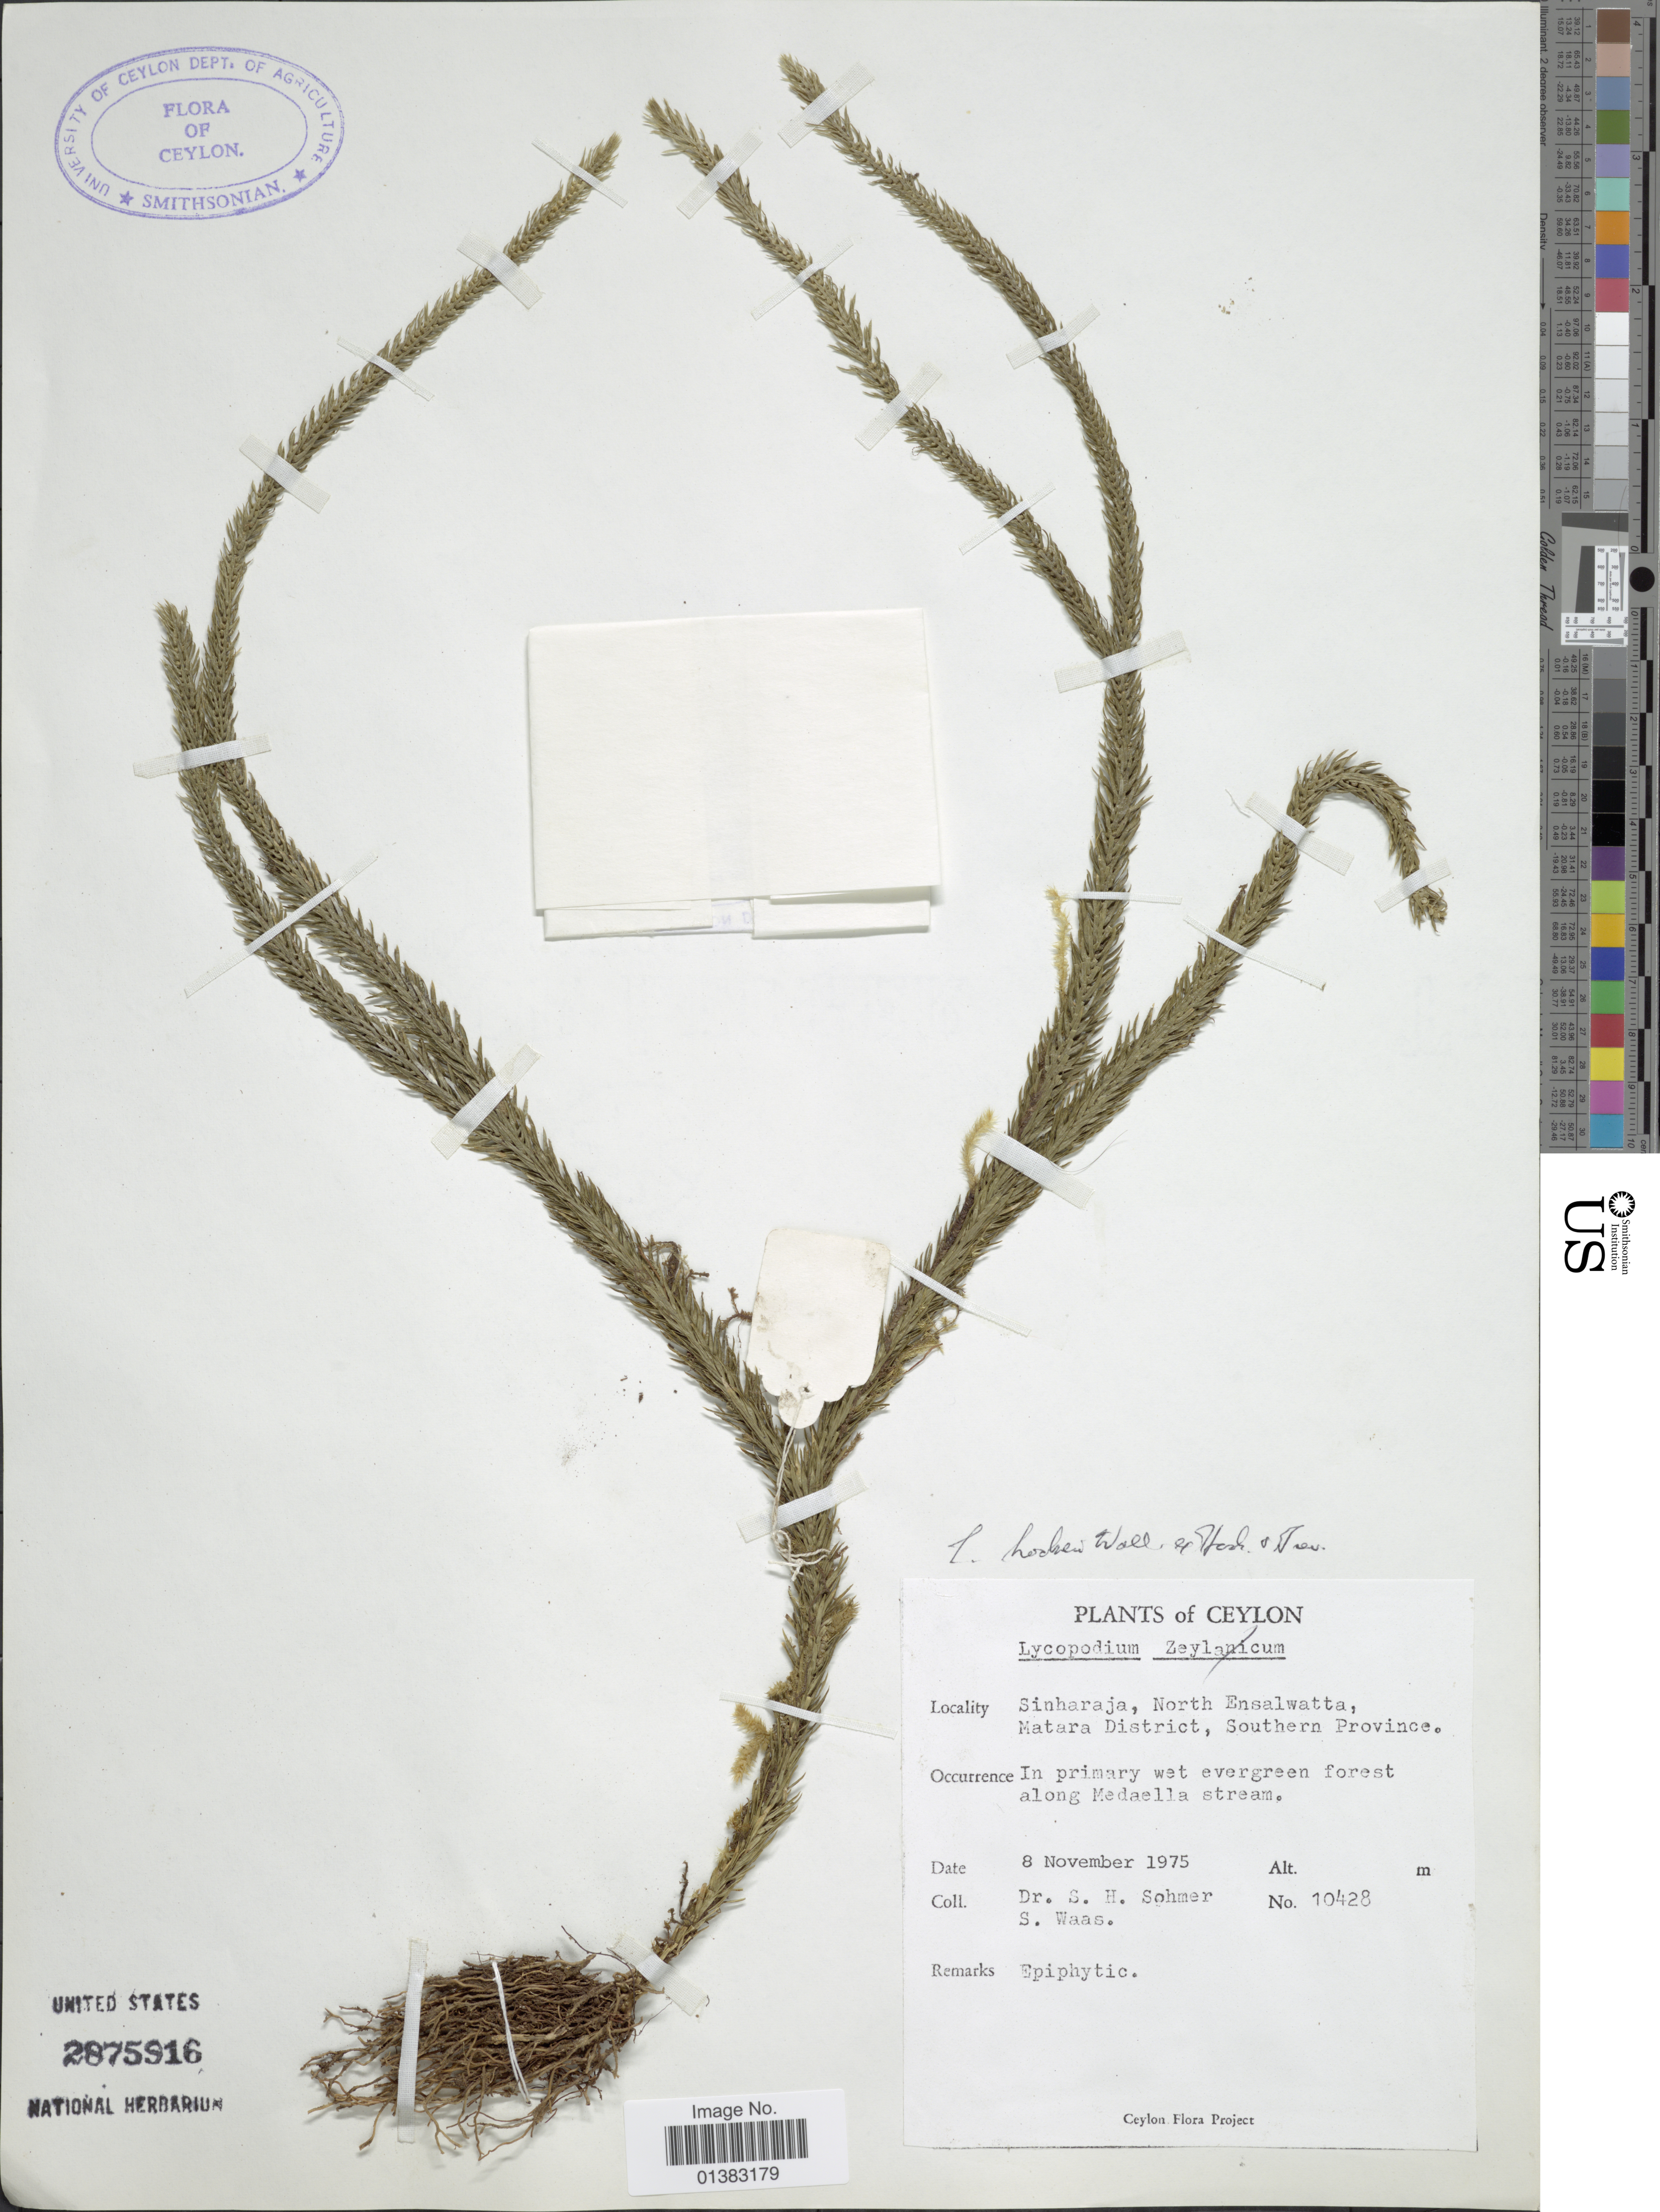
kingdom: Plantae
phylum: Tracheophyta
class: Lycopodiopsida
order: Lycopodiales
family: Lycopodiaceae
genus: Phlegmariurus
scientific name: Phlegmariurus pulcherrimus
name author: (Hook. & Grev.) Á. Löve & D. Löve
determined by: Field, A. R.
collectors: S. H. Sohmer & S. Waas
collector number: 10428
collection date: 1975-11-08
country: Sri Lanka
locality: Ceylon. Sinharaja, North Ensalwatta, Matara District, Southern Province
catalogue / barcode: US 2875916